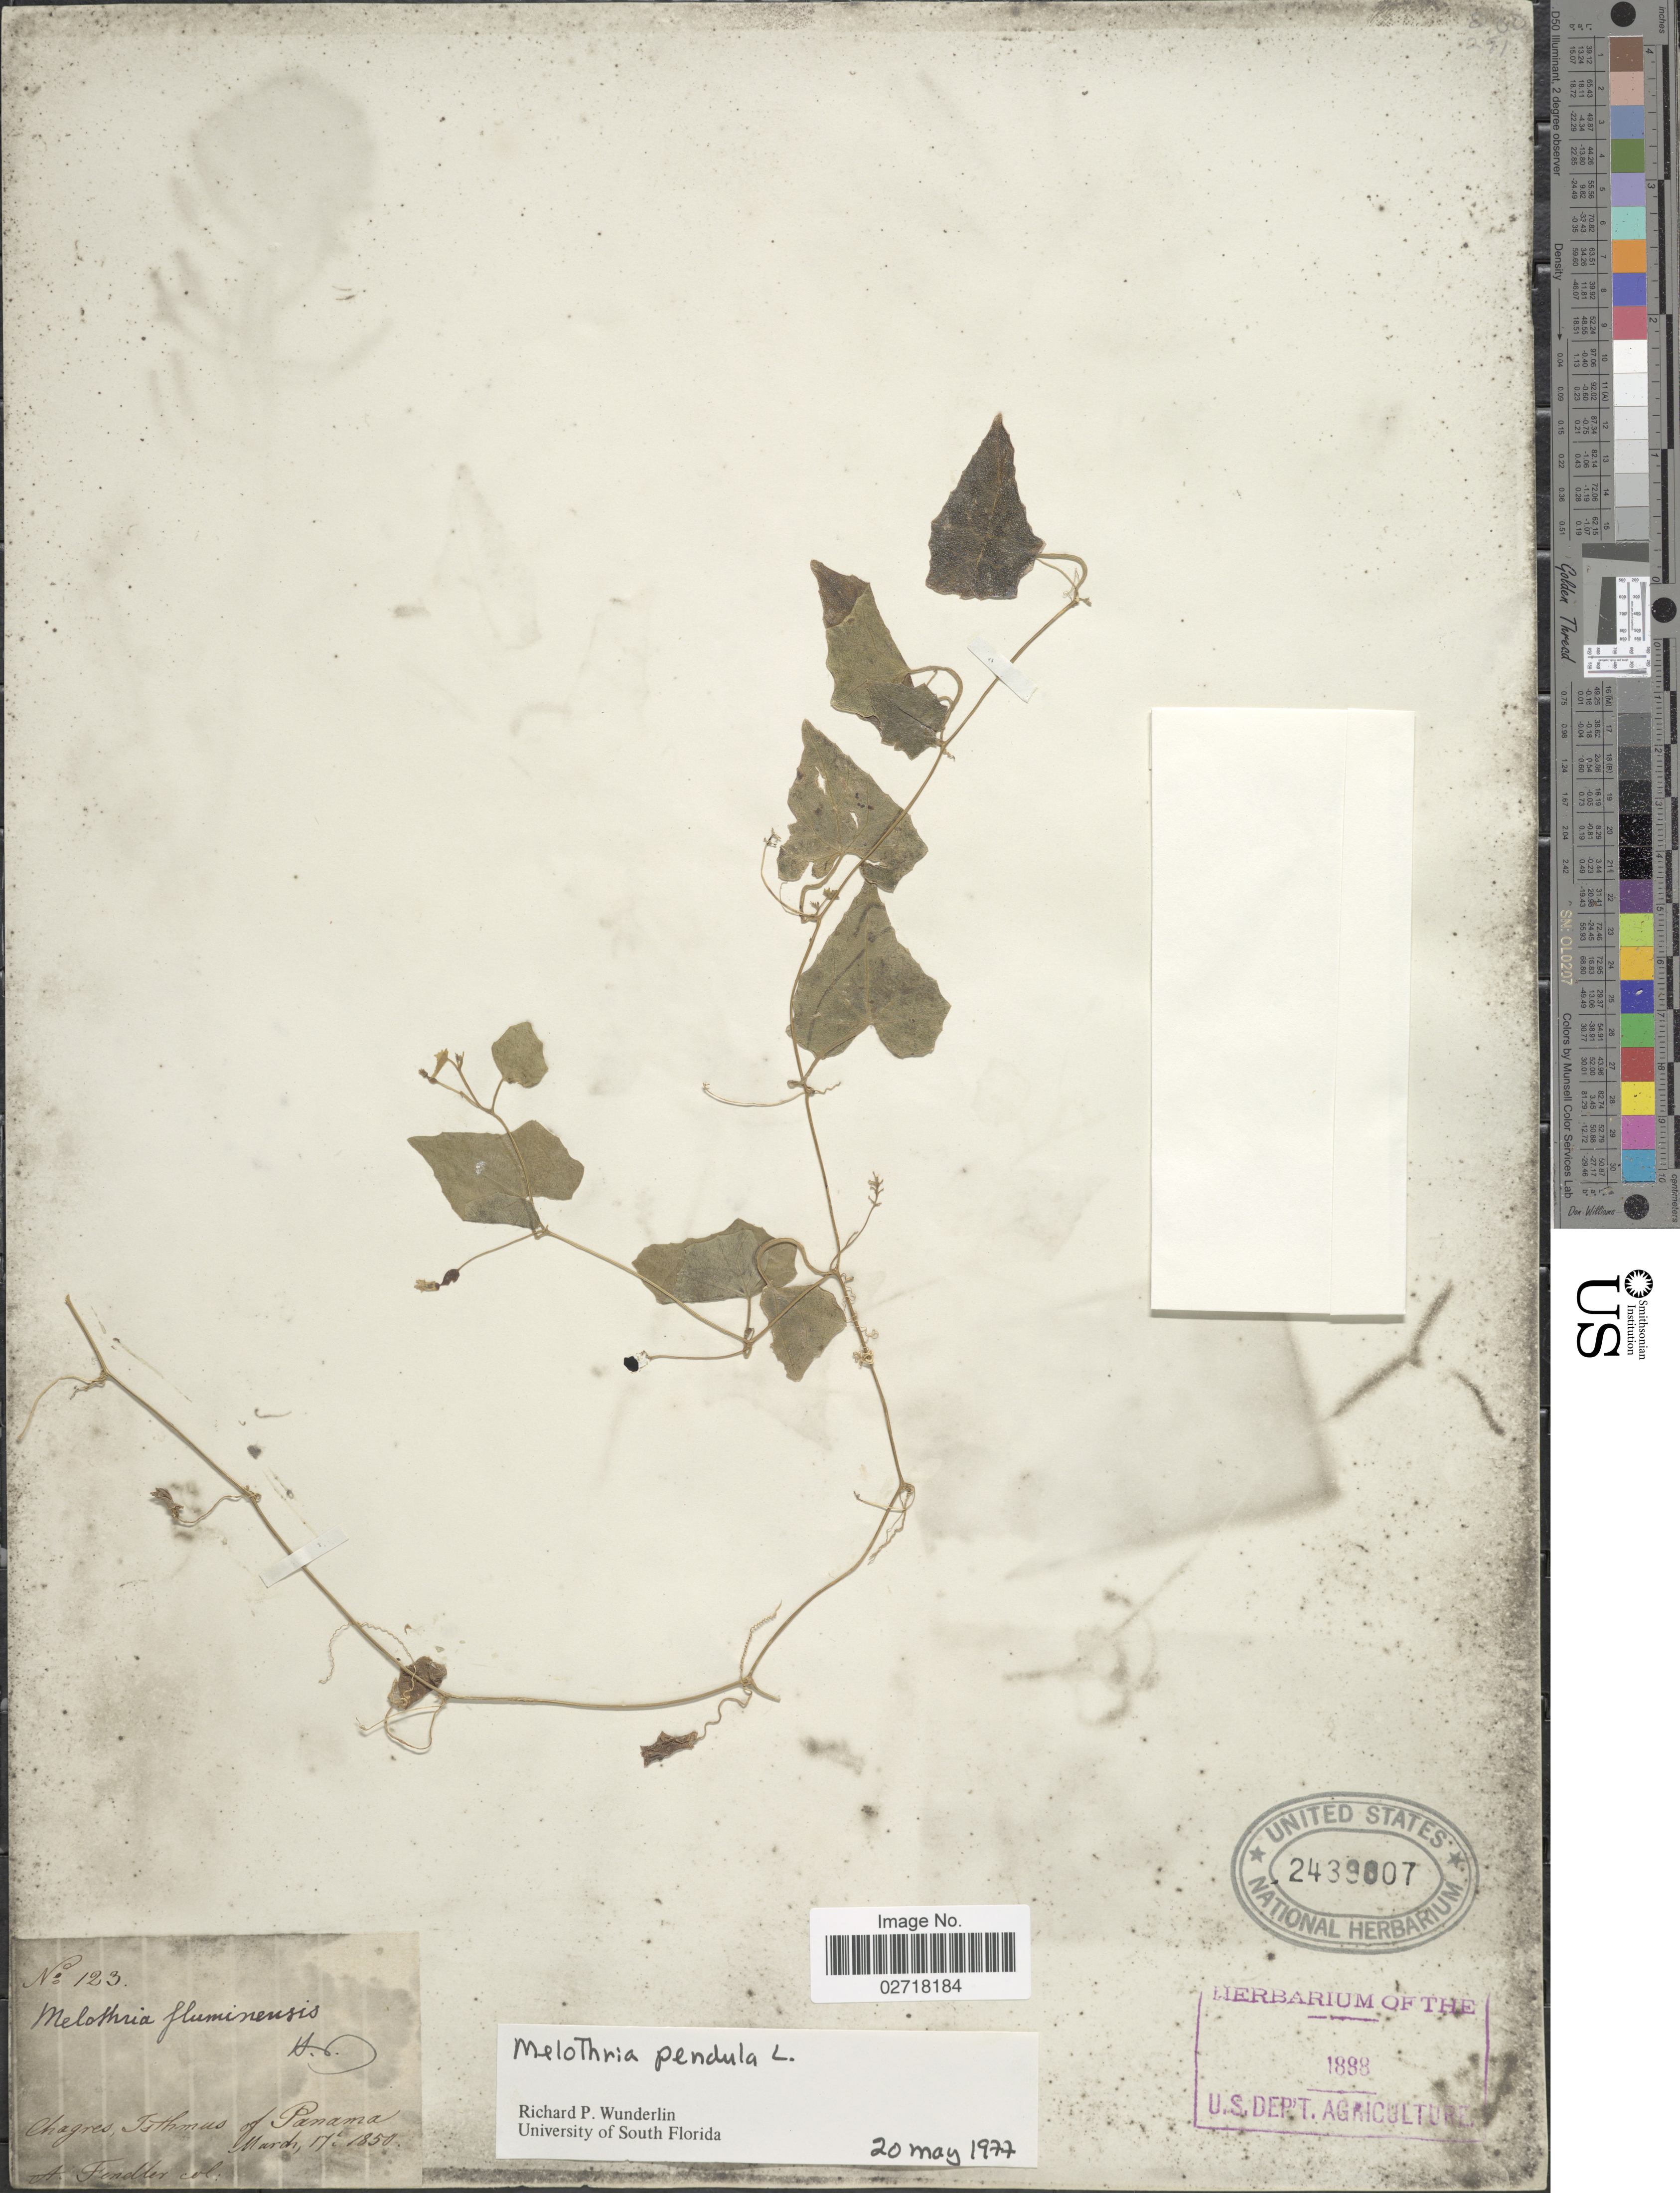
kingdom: Plantae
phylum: Tracheophyta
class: Magnoliopsida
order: Cucurbitales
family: Cucurbitaceae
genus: Melothria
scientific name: Melothria pendula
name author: L.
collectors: A. Fendler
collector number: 123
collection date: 1850-03-17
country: Panama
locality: Chagres, Isthmus of Panama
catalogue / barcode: US 2439007